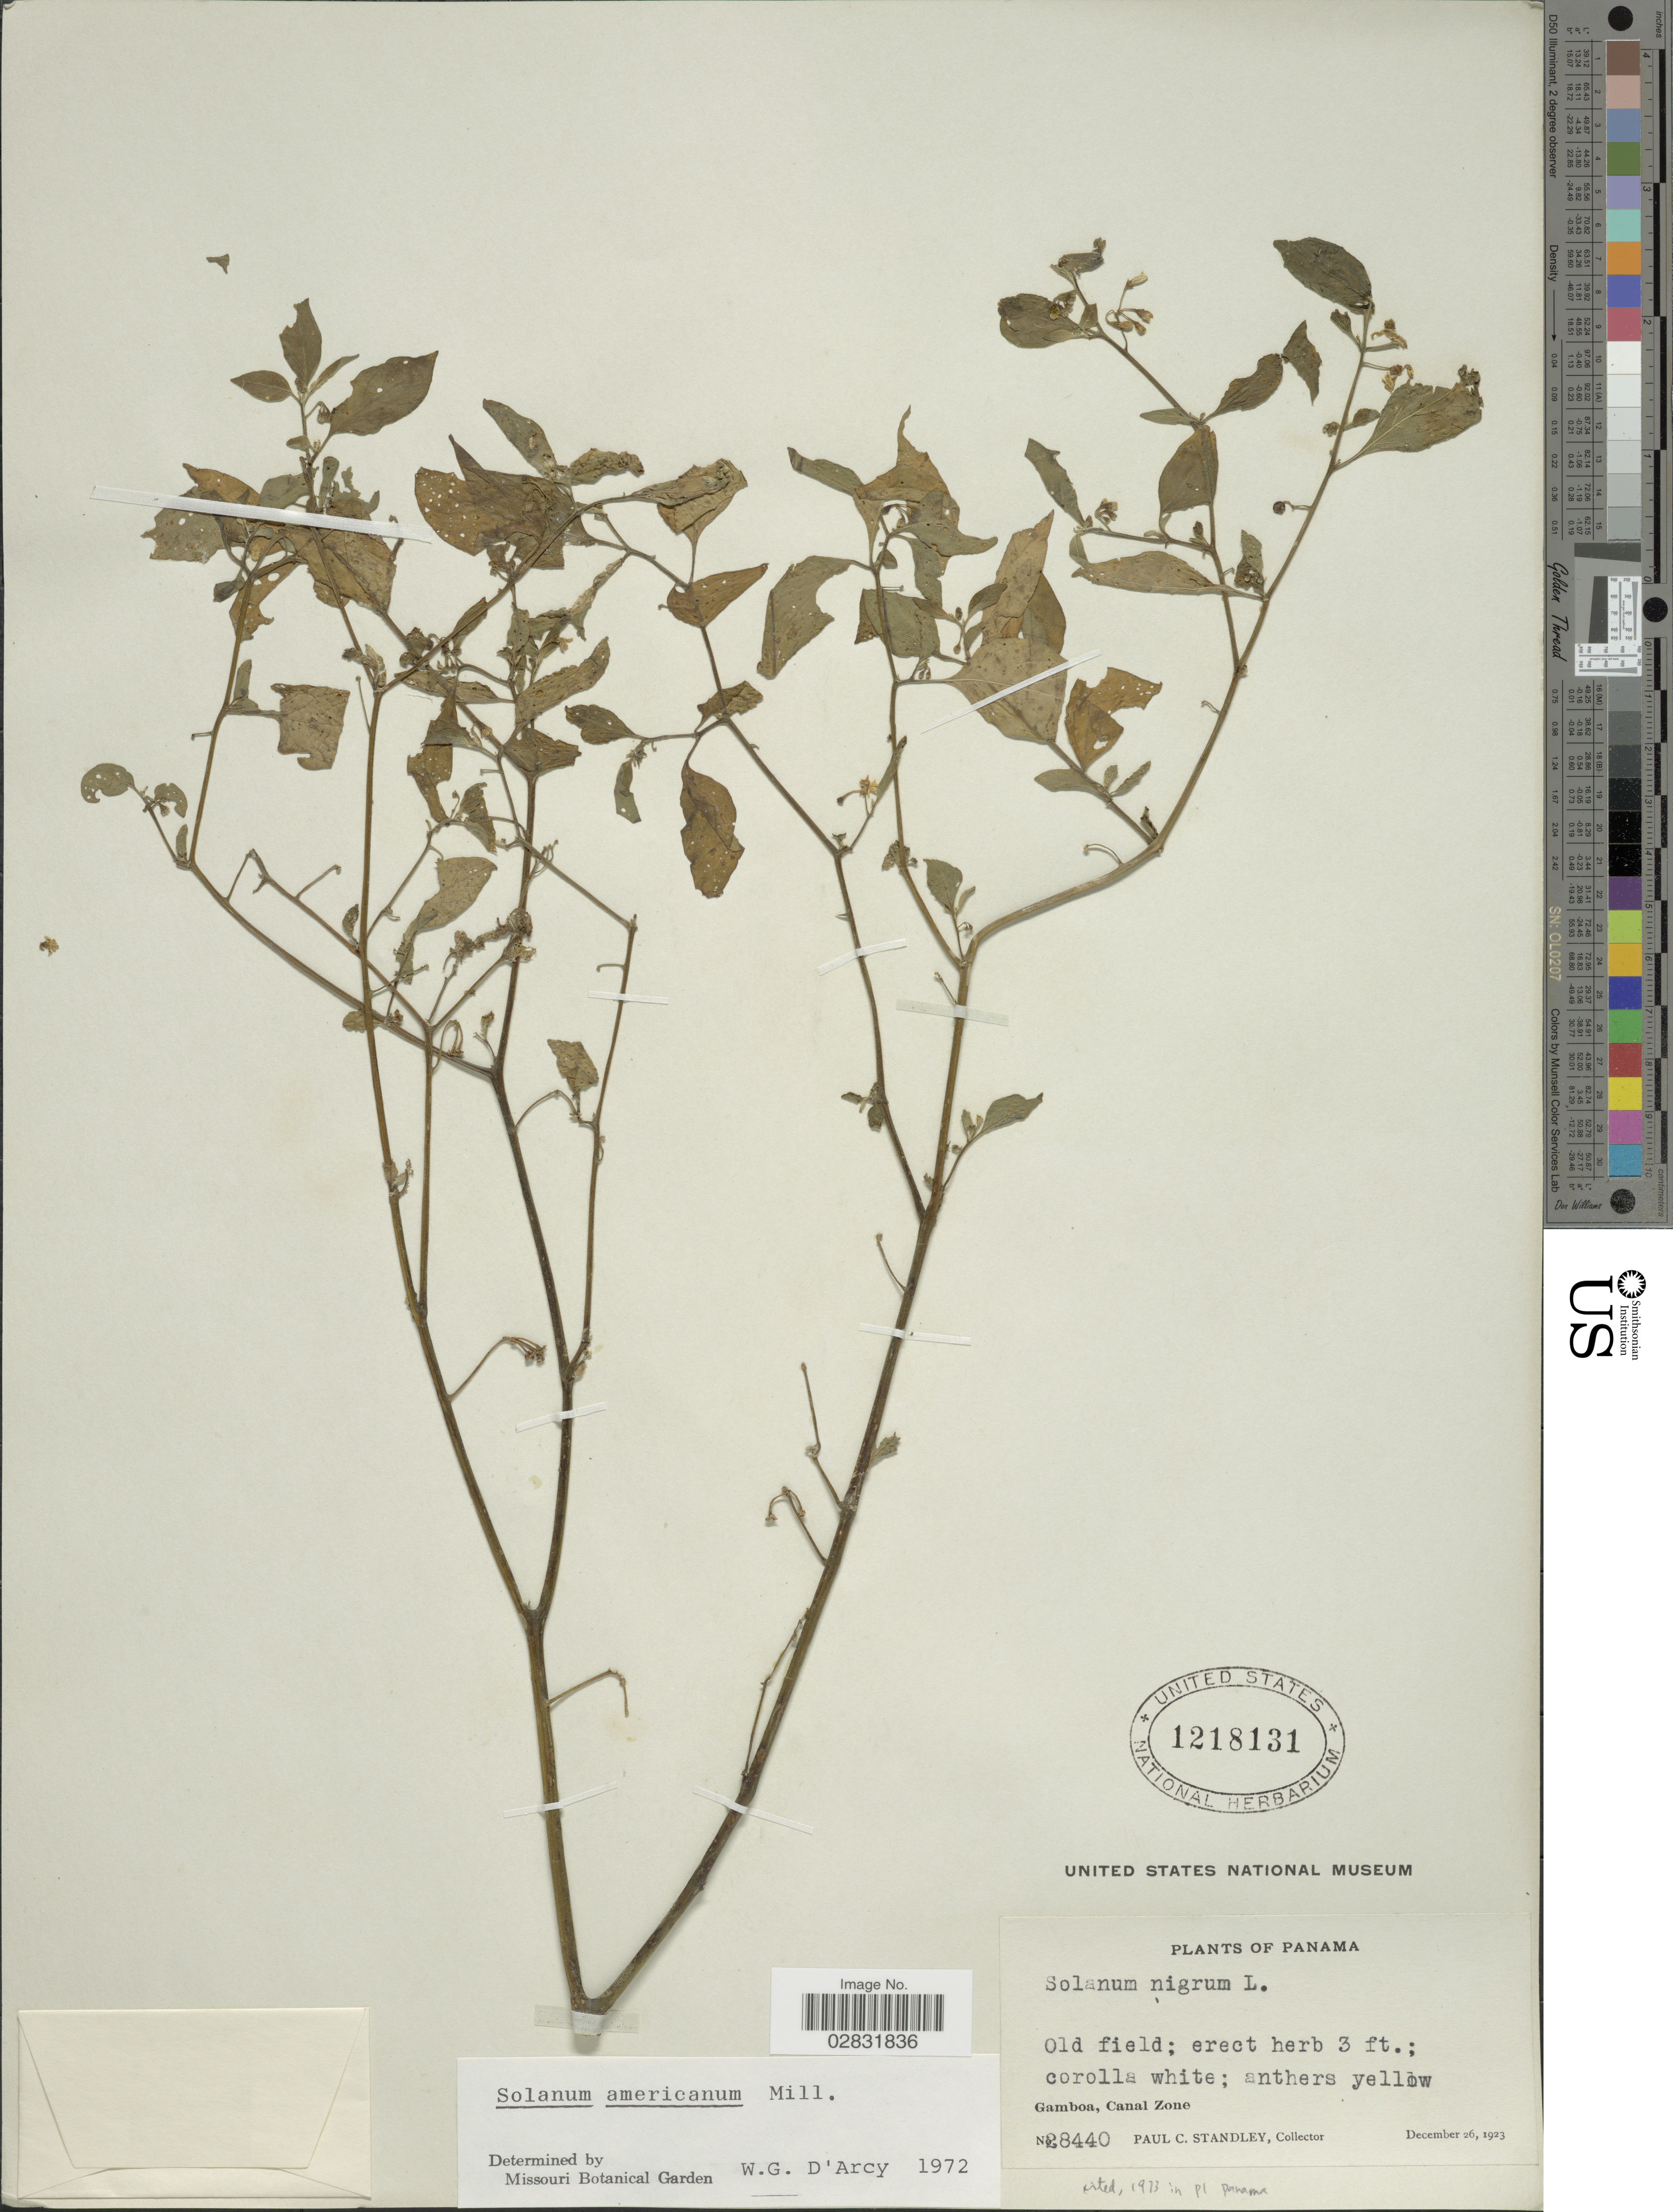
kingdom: Plantae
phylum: Tracheophyta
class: Magnoliopsida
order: Solanales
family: Solanaceae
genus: Solanum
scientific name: Solanum americanum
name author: Mill.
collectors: P. C. Standley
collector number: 28440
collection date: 1923-12-26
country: Panama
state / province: Colón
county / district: Canal Zone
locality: Gamboa, Canal Zone.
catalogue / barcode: US 1218131